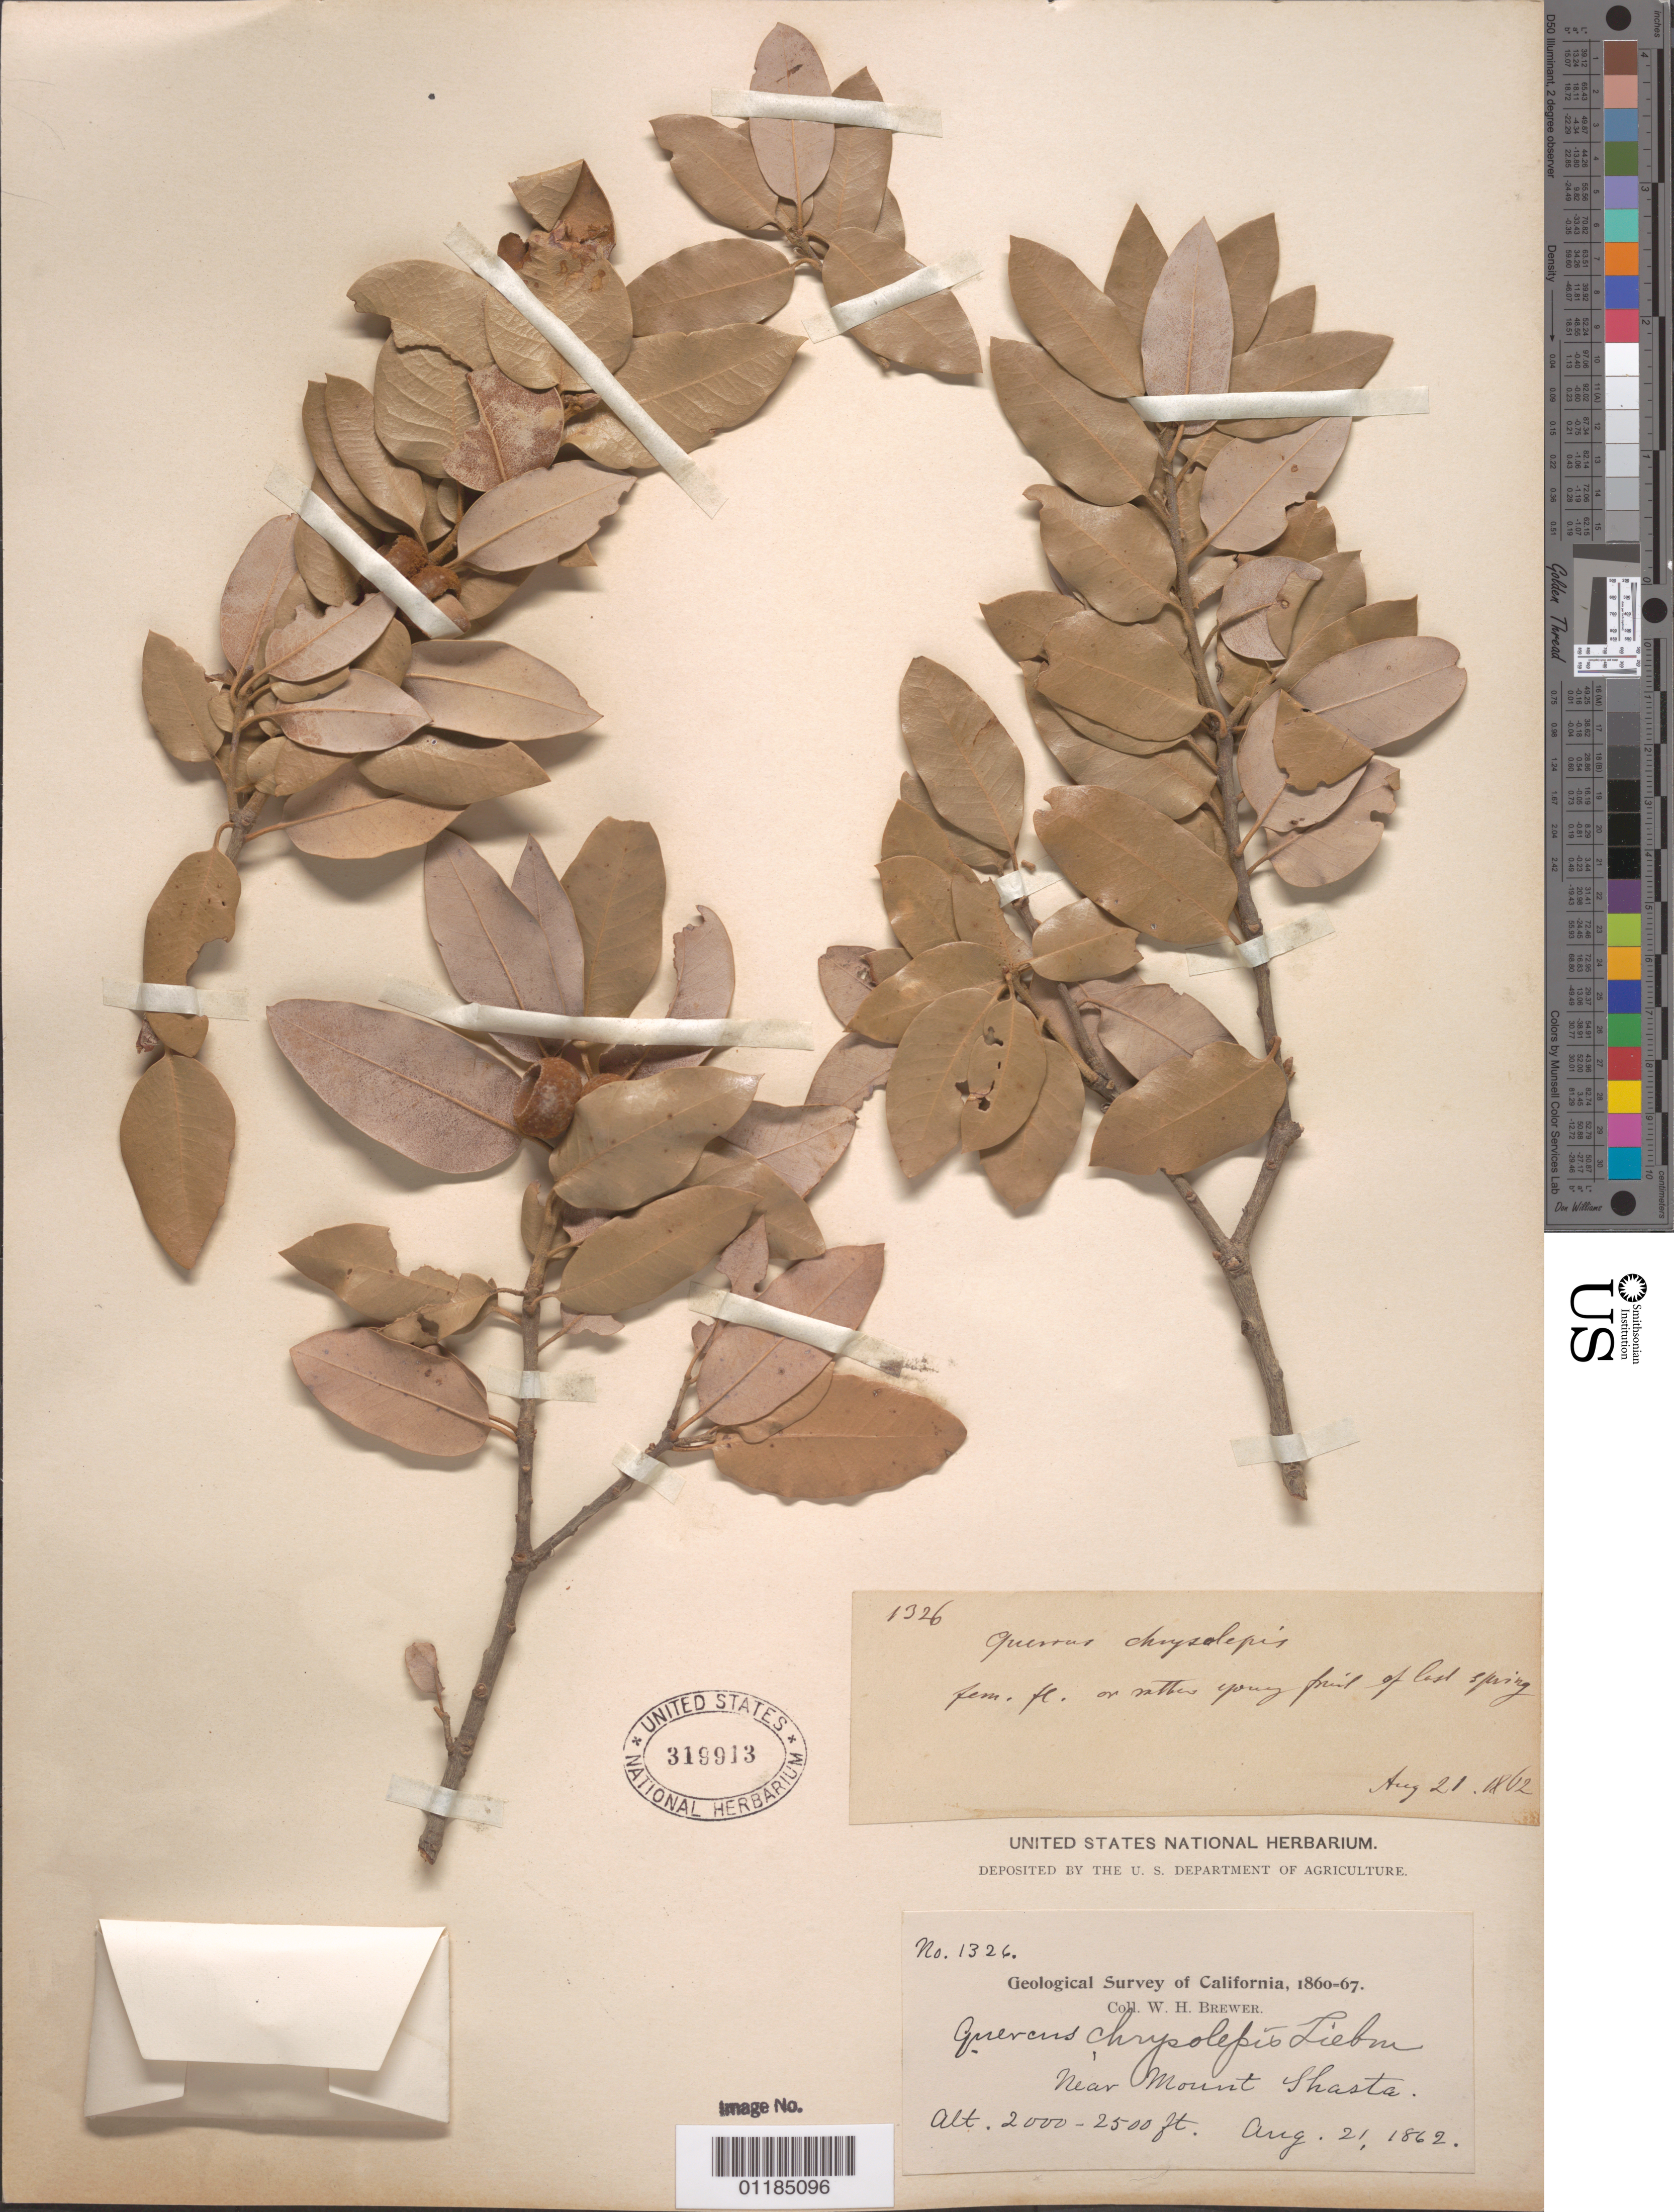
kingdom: Plantae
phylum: Tracheophyta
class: Magnoliopsida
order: Fagales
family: Fagaceae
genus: Quercus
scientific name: Quercus chrysolepis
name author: Liebm.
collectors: W. H. Brewer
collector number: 1326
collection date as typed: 21 Aug 1862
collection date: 1862-08-21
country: United States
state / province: California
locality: Near Mount Shasta.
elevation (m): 610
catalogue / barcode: US 319913